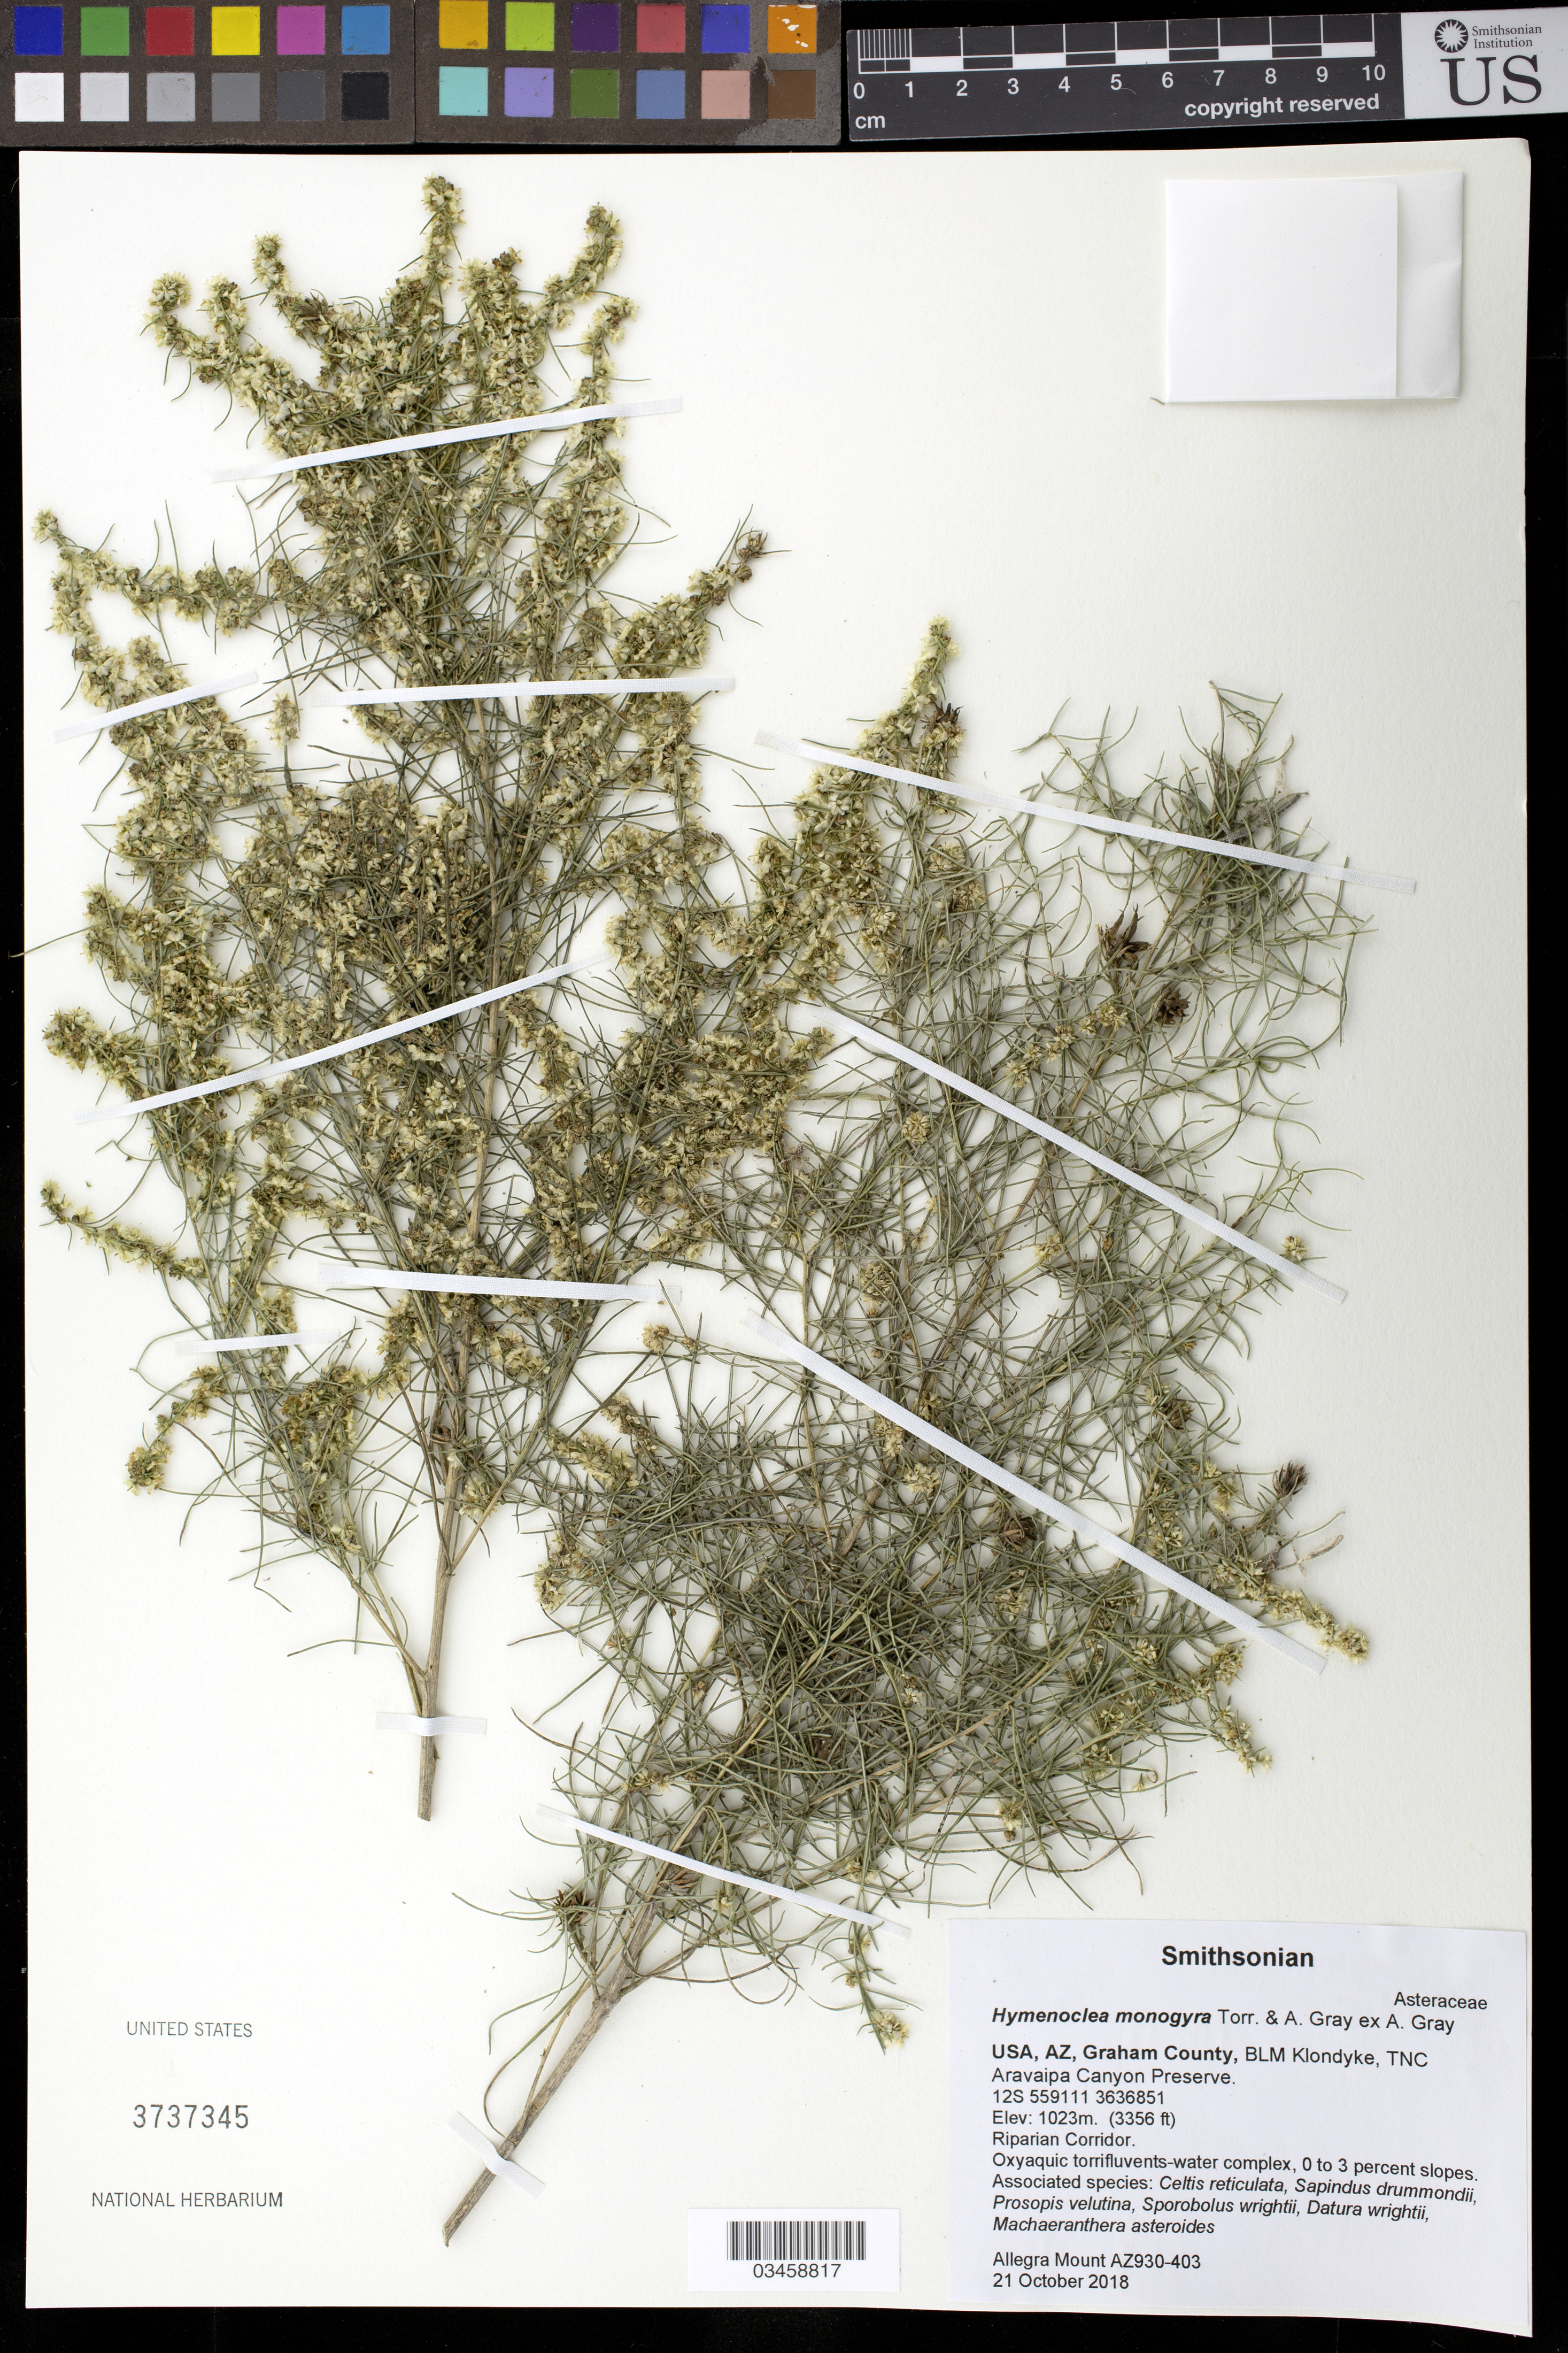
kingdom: Plantae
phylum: Tracheophyta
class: Magnoliopsida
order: Asterales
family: Asteraceae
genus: Hymenoclea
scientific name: Hymenoclea monogyra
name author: Torr. & A. Gray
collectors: A. Mount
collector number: AZ930-403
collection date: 2018-10-21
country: United States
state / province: Arizona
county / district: Graham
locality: BLM Klondyke, TNC Aravaipa Canyon Preserve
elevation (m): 1023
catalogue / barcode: US 3737344